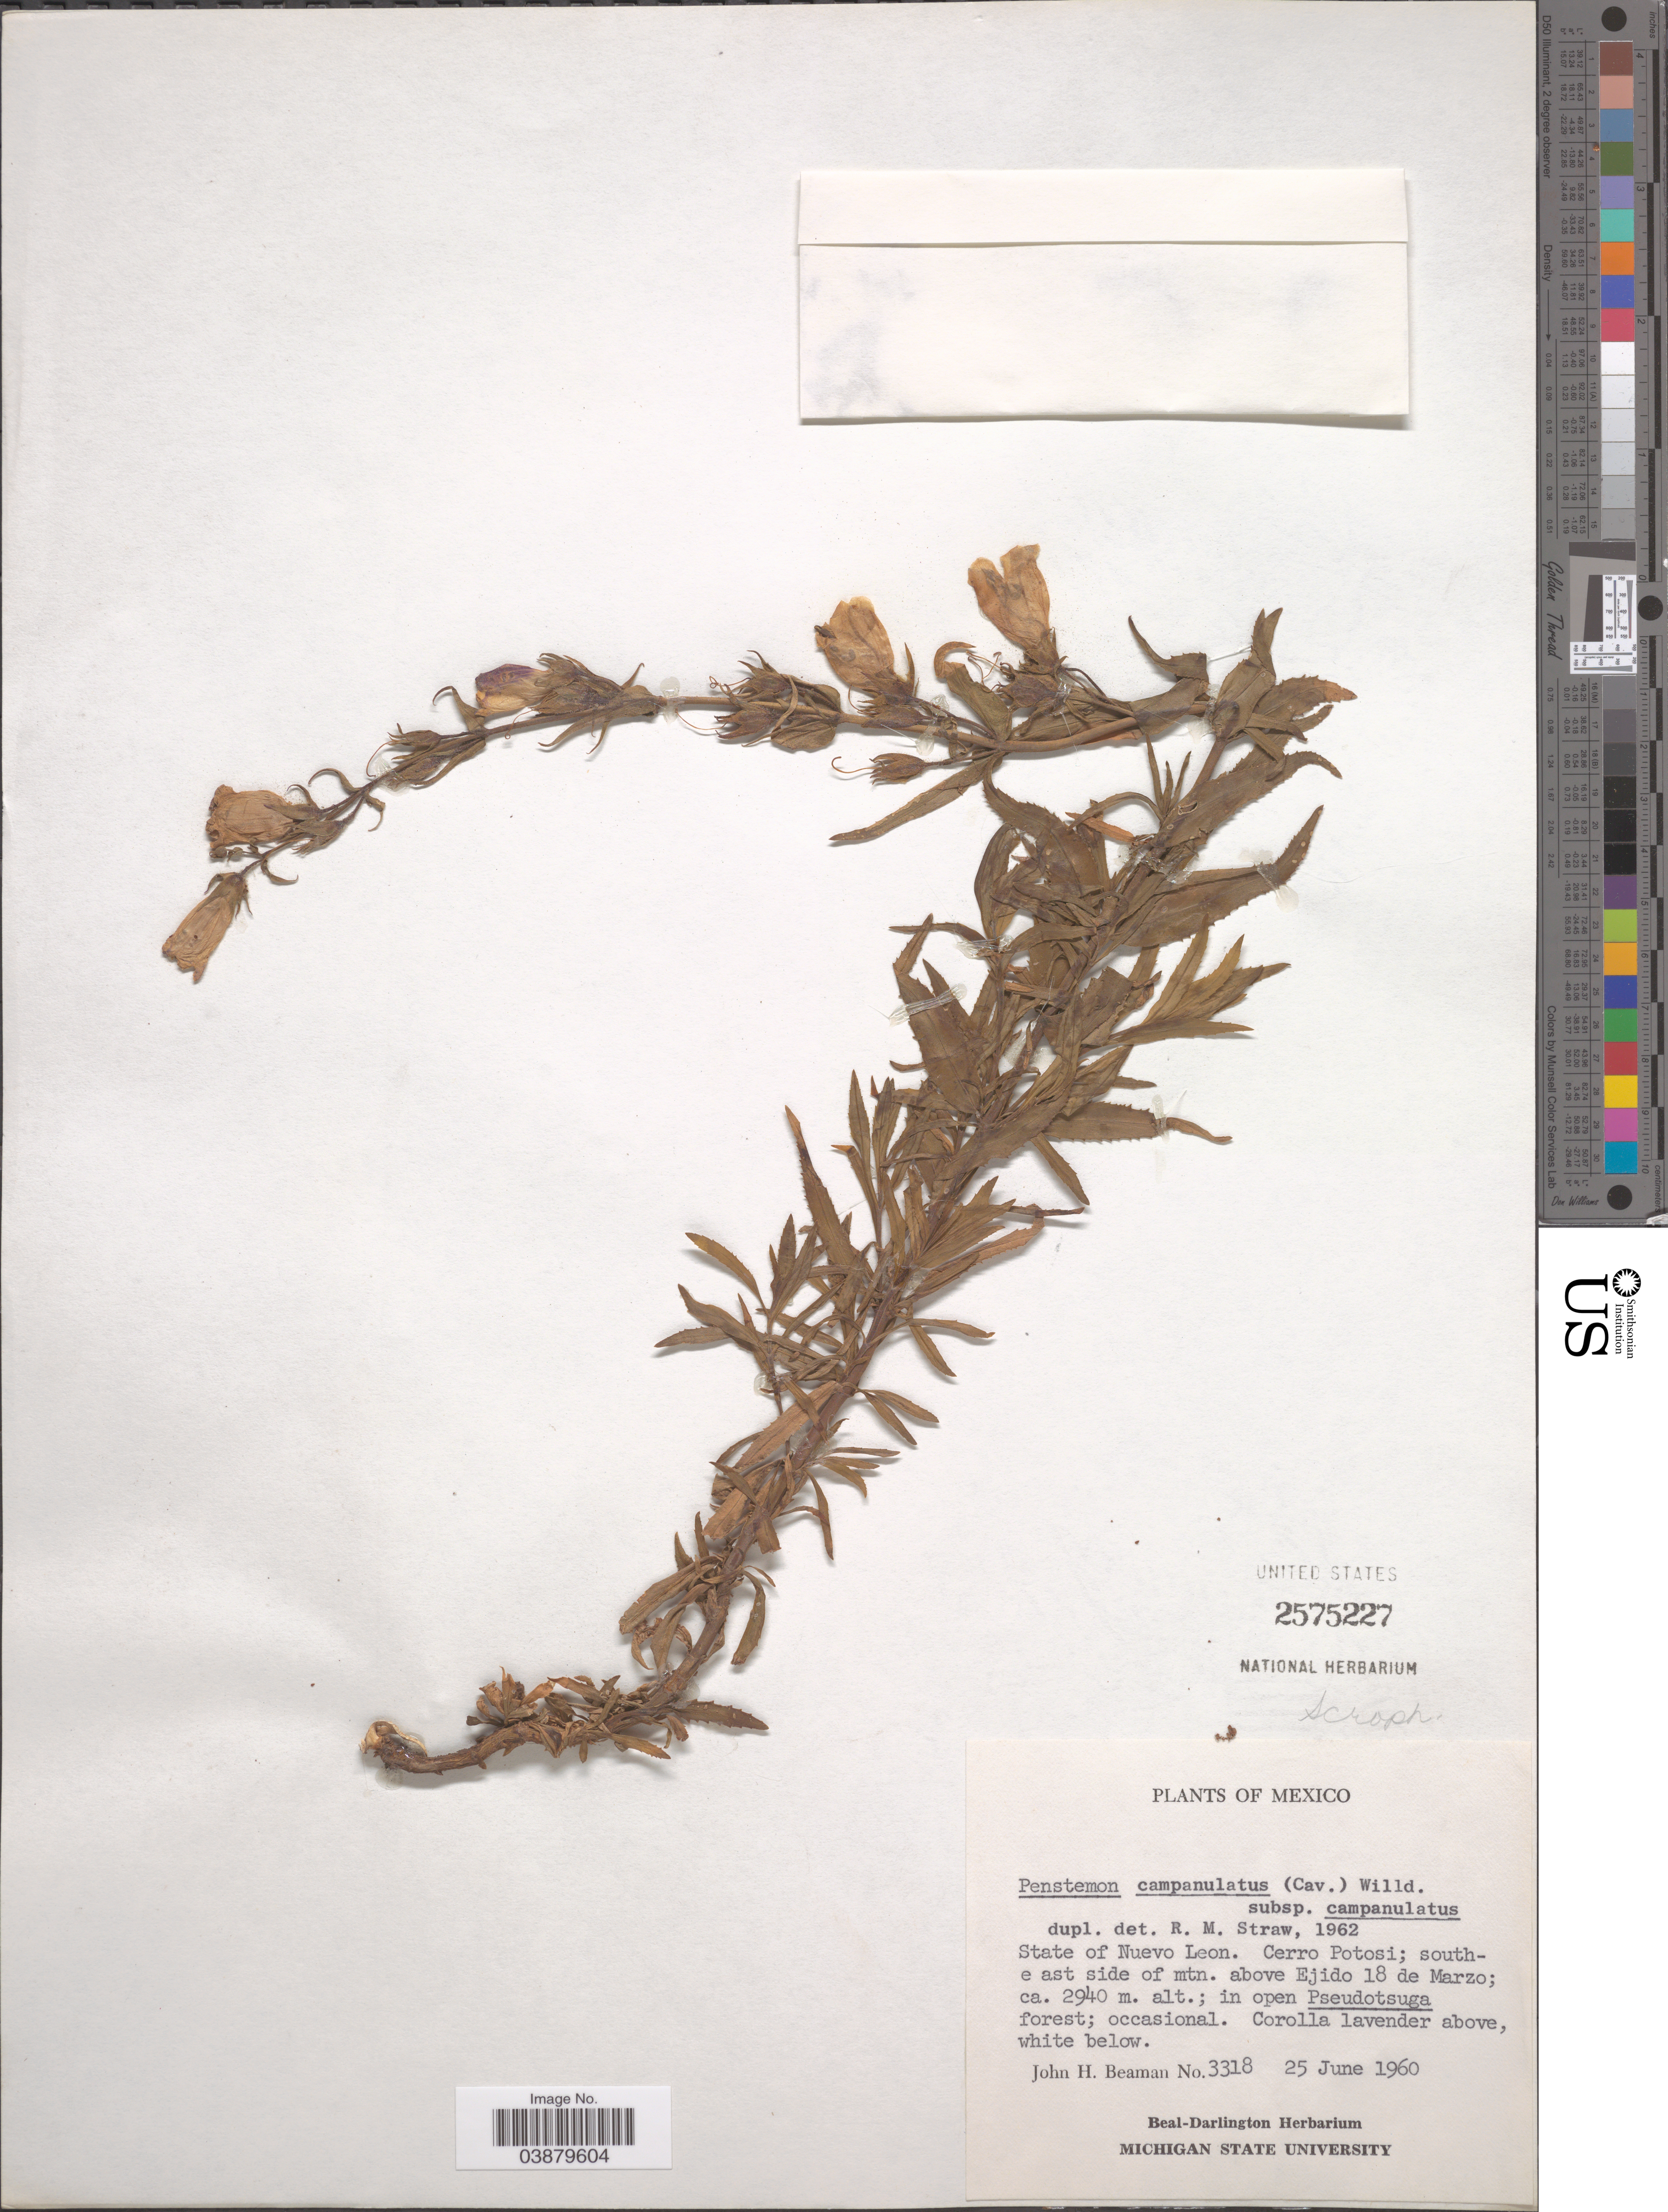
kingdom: Plantae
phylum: Tracheophyta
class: Magnoliopsida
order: Lamiales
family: Plantaginaceae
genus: Penstemon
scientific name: Penstemon campanulatus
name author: (Cav.) Willd.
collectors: J. H. Beaman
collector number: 3318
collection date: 1960-06-25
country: Mexico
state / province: Nuevo León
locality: Cerro Potosi; south-east side of mtn. above Ejido 18 de Marzo.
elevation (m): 2940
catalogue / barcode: US 2575227